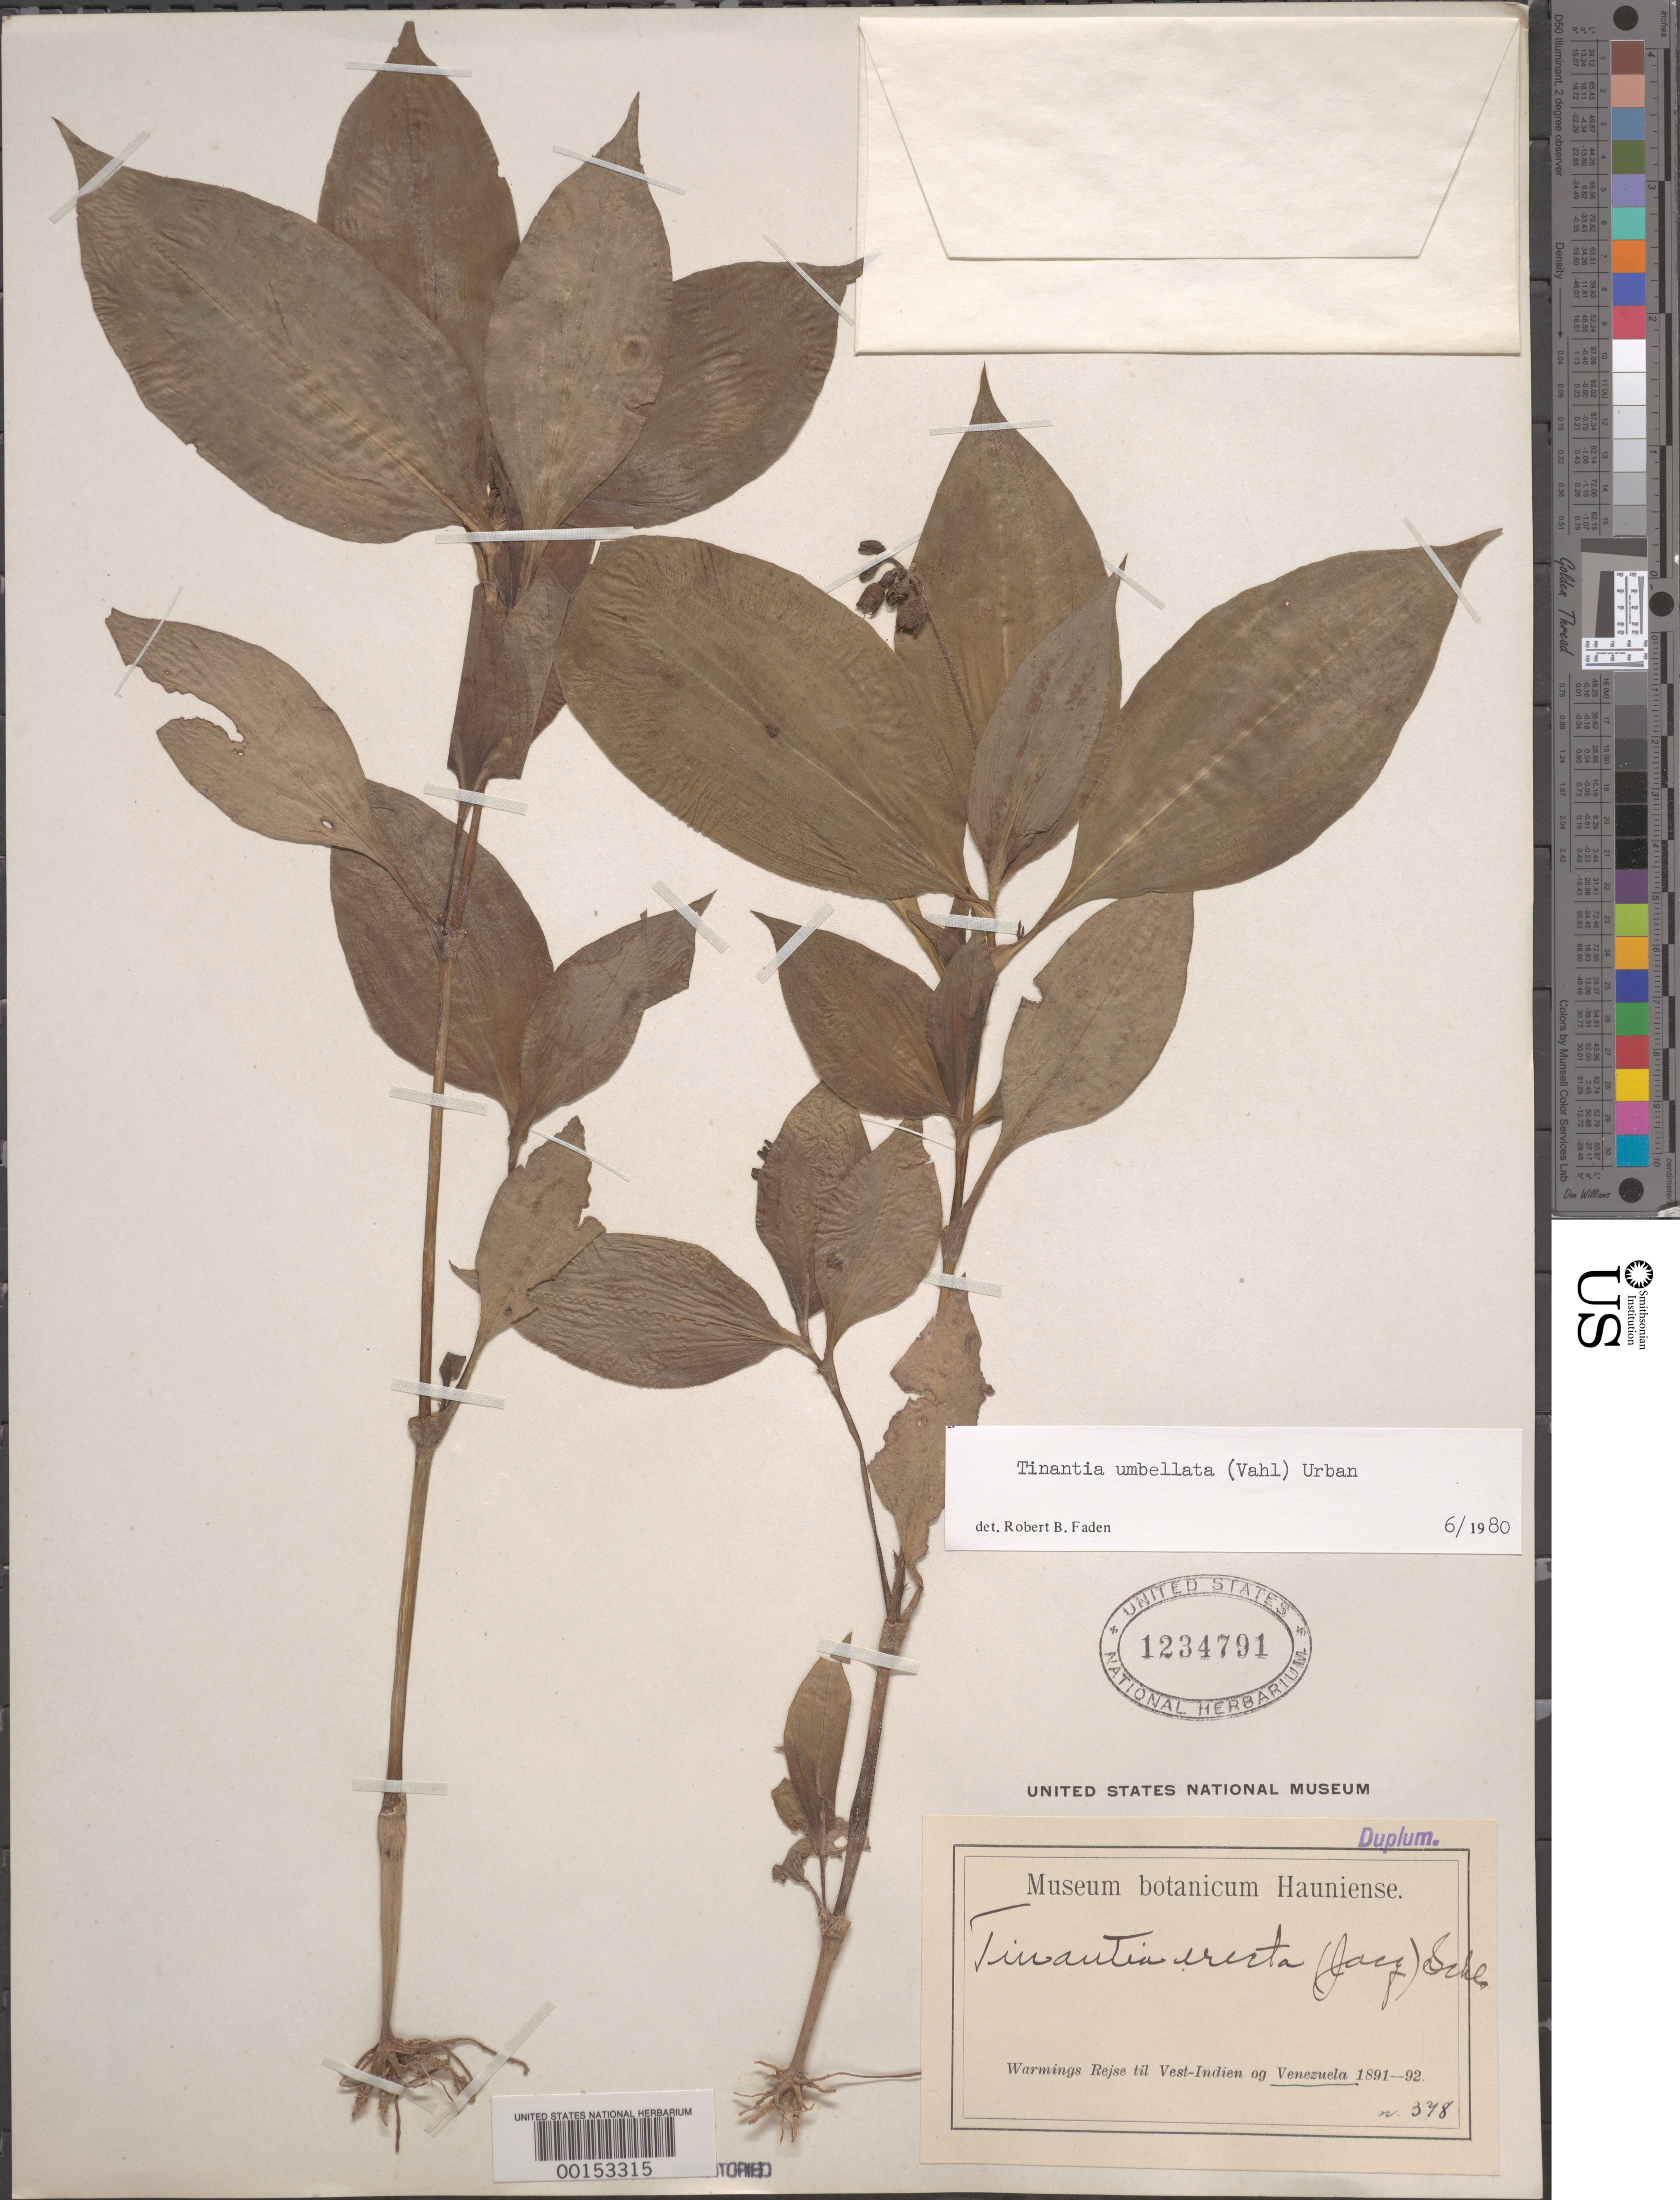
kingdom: Plantae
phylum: Tracheophyta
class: Liliopsida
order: Commelinales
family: Commelinaceae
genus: Tinantia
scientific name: Tinantia umbellata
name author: (Vahl) Urb.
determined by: Faden, Robert B., (US), Smithsonian Institution - National Museum of Natural History (UNITED STATES)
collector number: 348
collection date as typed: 1891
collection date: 1891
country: Venezuela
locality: Warmings Rejse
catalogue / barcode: US 1234791